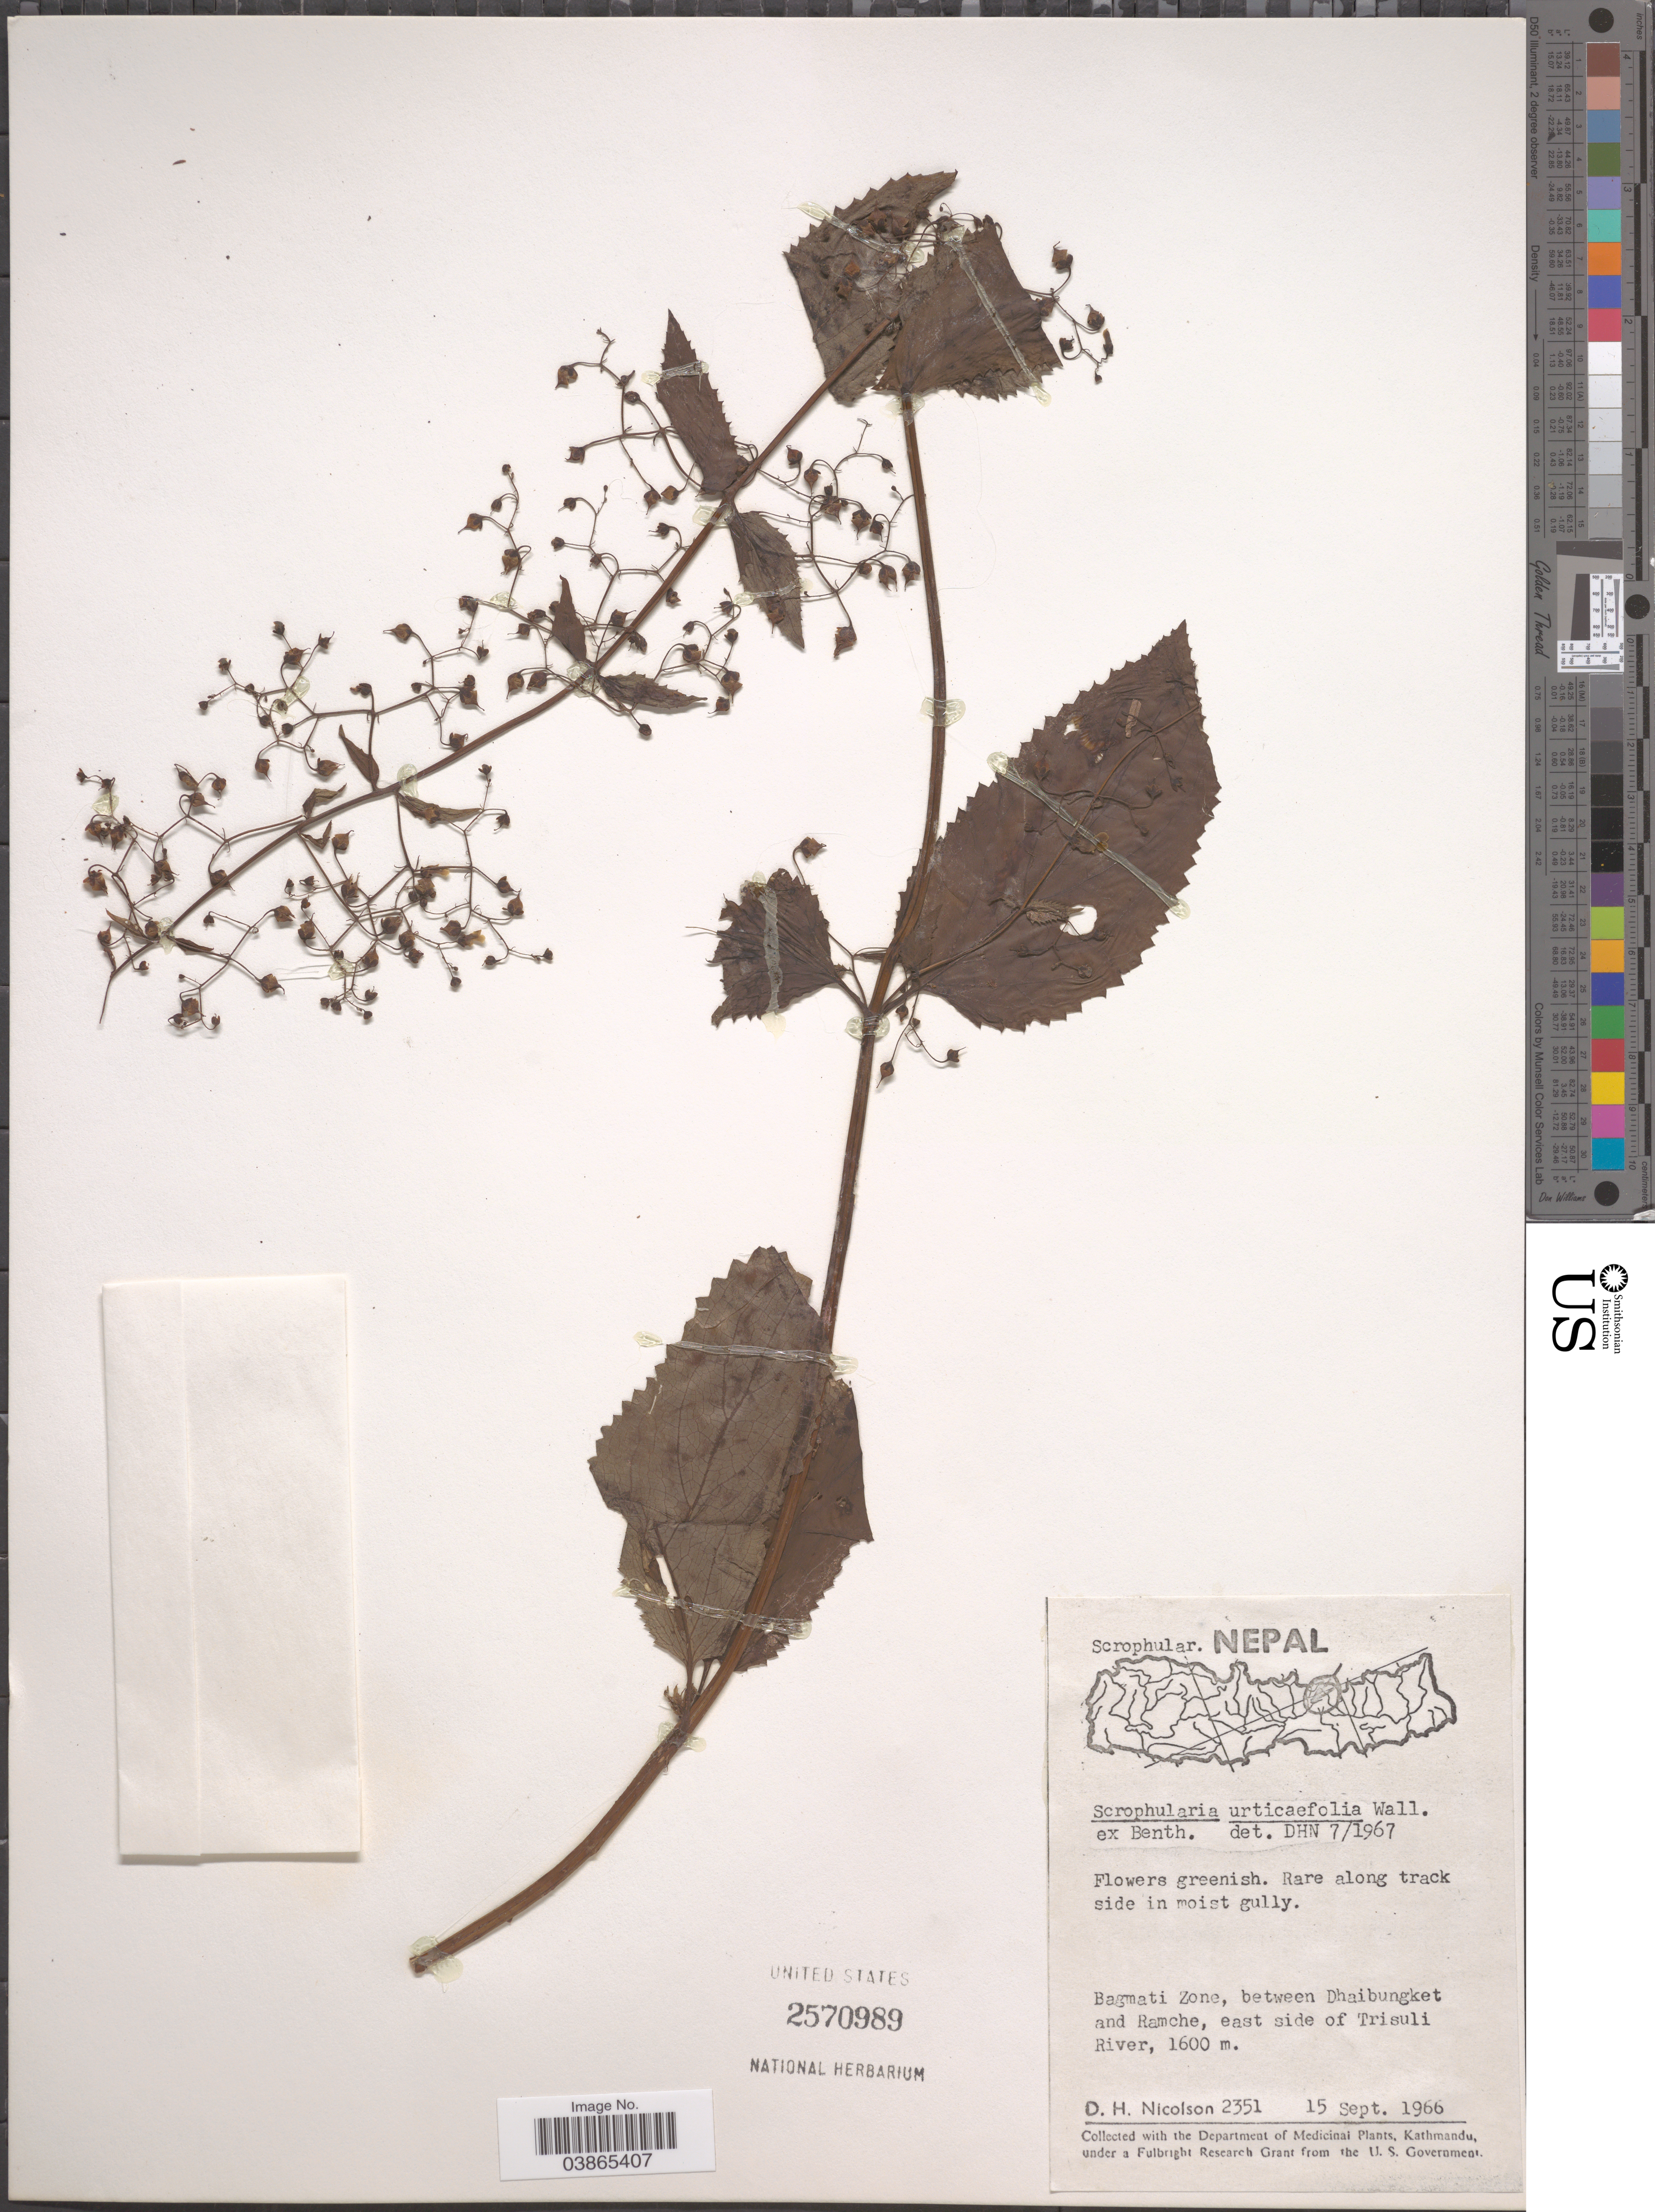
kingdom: Plantae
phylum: Tracheophyta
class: Magnoliopsida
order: Lamiales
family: Scrophulariaceae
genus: Scrophularia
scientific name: Scrophularia urticifolia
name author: Benth.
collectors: D. H. Nicolson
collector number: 2351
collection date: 1966-09-15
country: Nepal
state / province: Bagmati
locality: Bagmati Zone, between Dhaibungket and Ramche, east side of Trisuli River.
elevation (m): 1600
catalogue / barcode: US 2570989